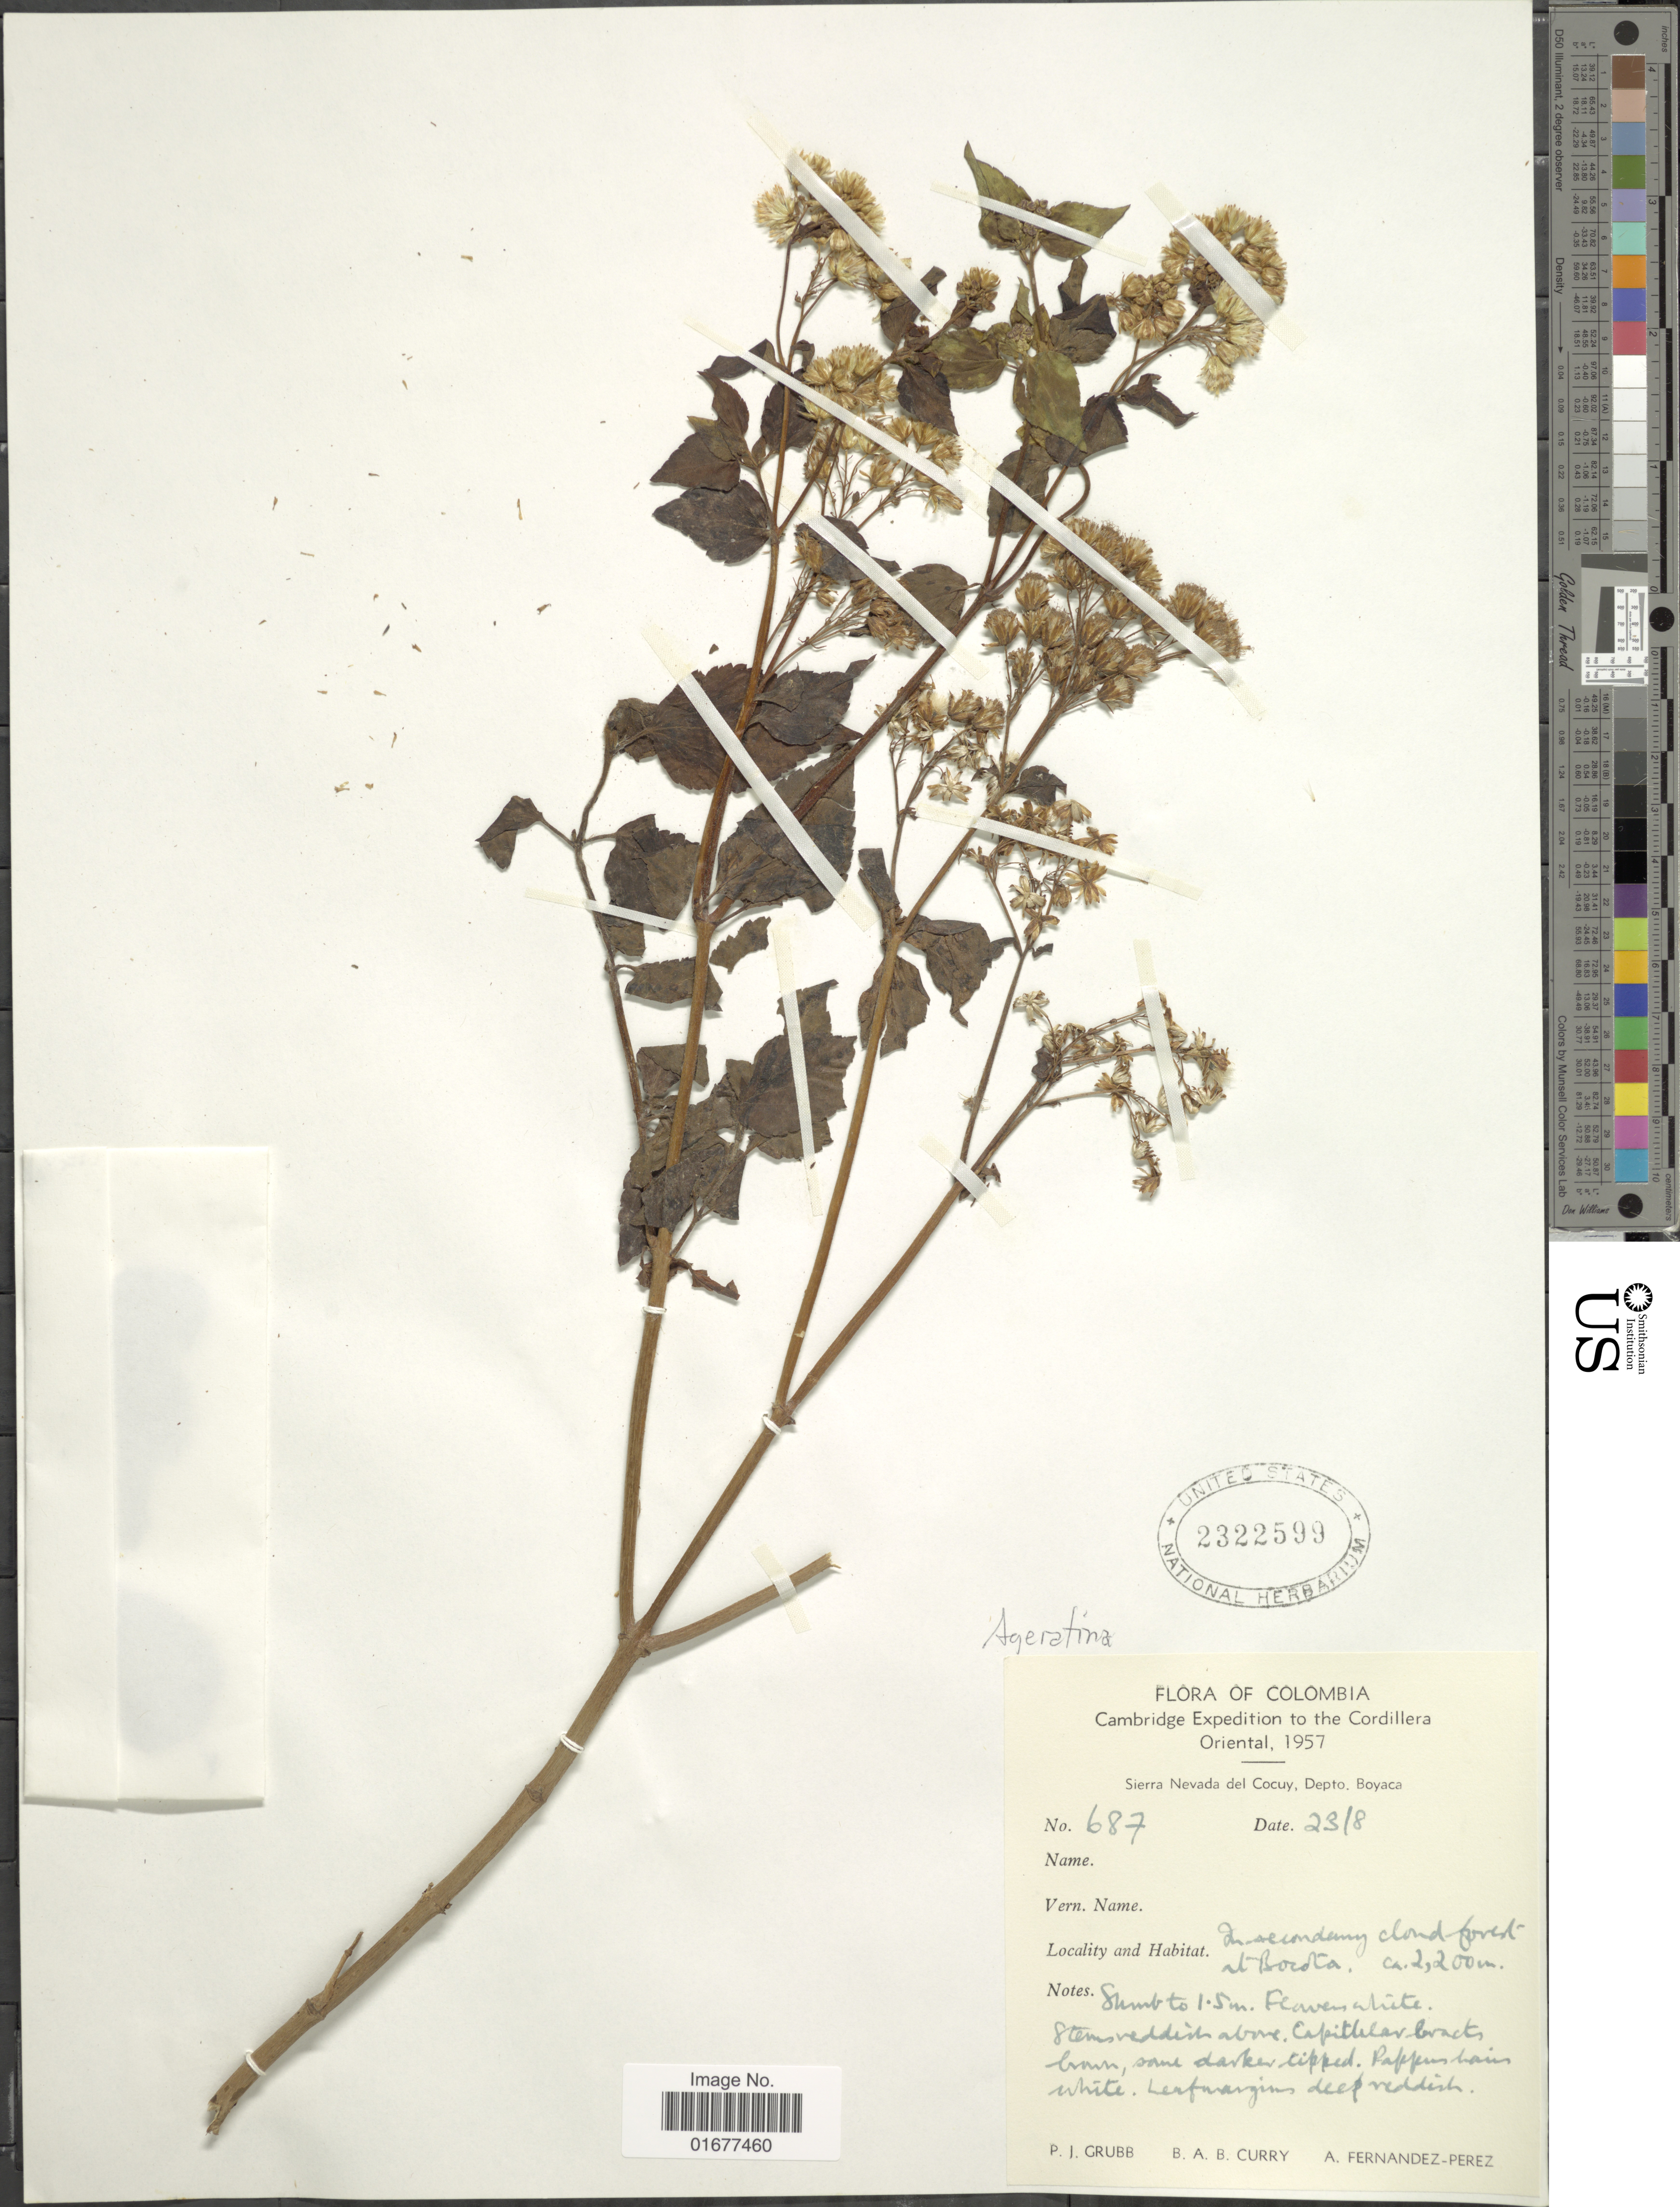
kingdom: Plantae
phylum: Tracheophyta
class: Magnoliopsida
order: Asterales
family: Asteraceae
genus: Ageratina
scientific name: Ageratina pichinchensis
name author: (Kunth) R.M. King & H. Rob.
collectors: P. J. Grubb, B. Curry & A. Fernández-Pérez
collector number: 687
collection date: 1957-08-23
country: Colombia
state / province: Boyacá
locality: Cordillera Oriental, Sierra Nevada del Cocuy, Depto. Boyaca, at Bocota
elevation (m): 2200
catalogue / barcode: US 2322599